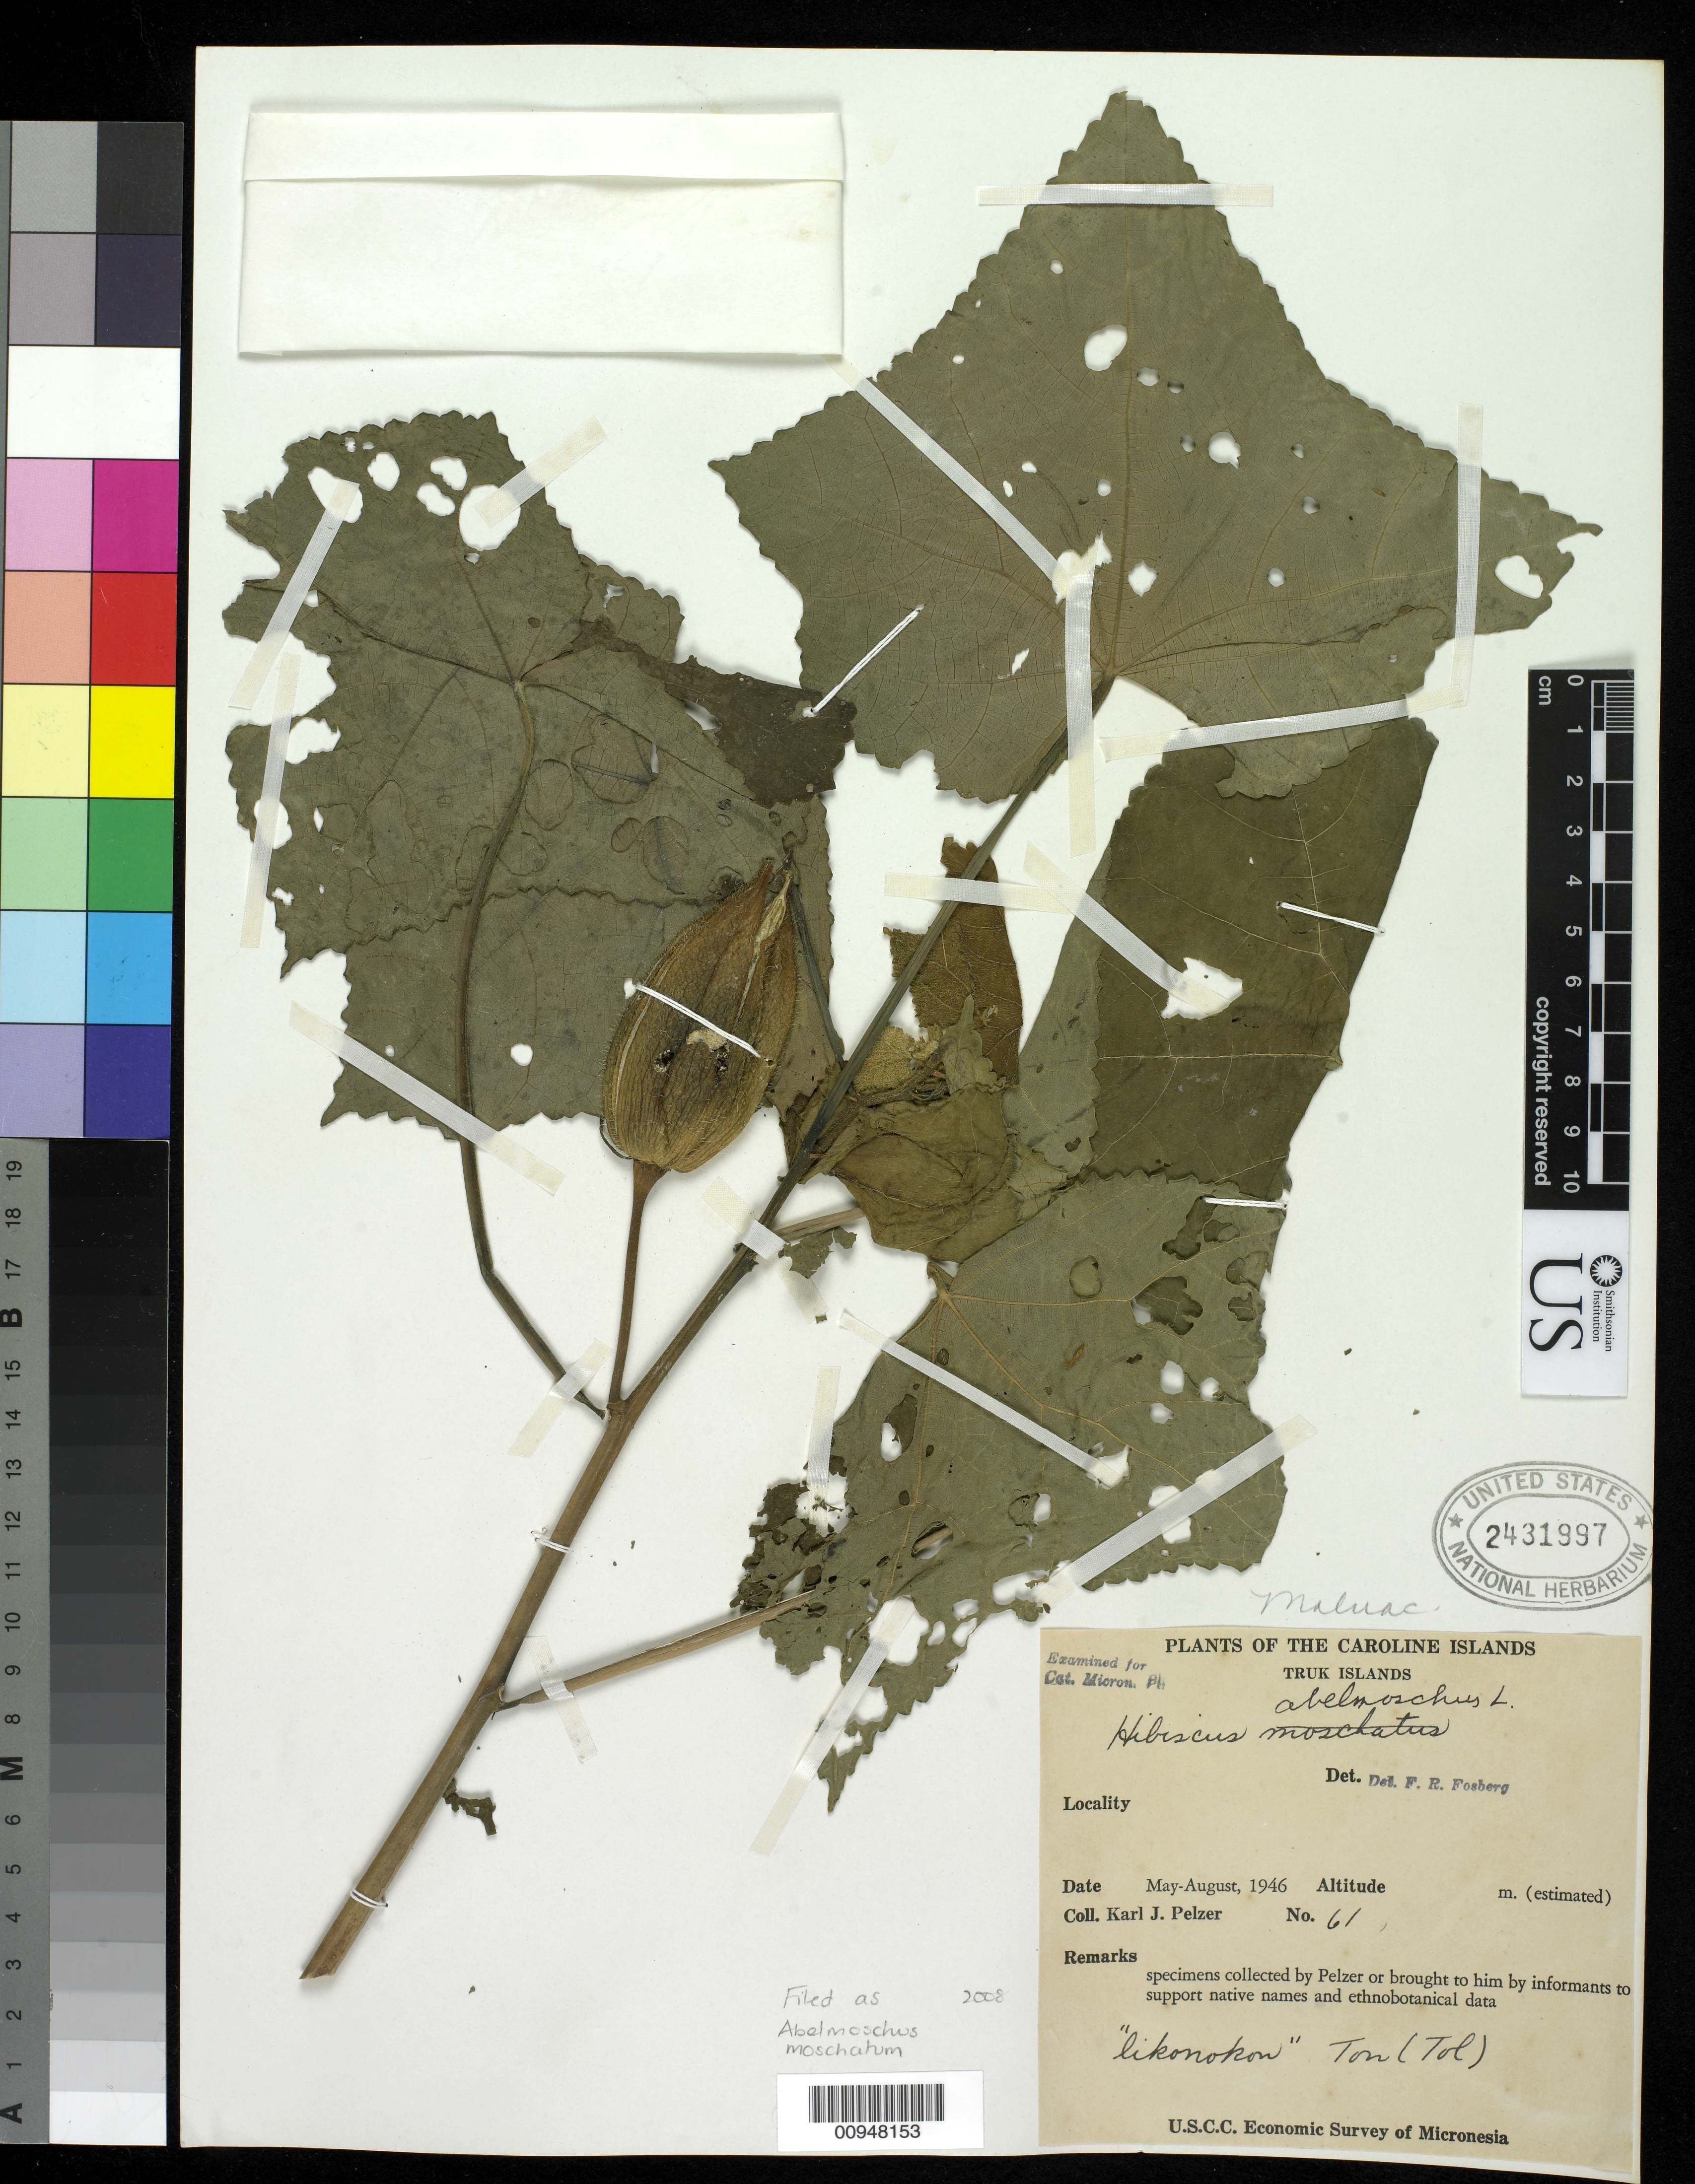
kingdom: Plantae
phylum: Tracheophyta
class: Magnoliopsida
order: Malvales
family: Malvaceae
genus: Abelmoschus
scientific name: Abelmoschus moschatus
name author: Medik.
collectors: K. J. Pelzer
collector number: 61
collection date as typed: May 1946 to Aug 1946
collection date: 1946-05/1946-08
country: Micronesia, Federated States of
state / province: Truk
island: Truk (Chuuk) Is.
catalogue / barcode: US 2431997